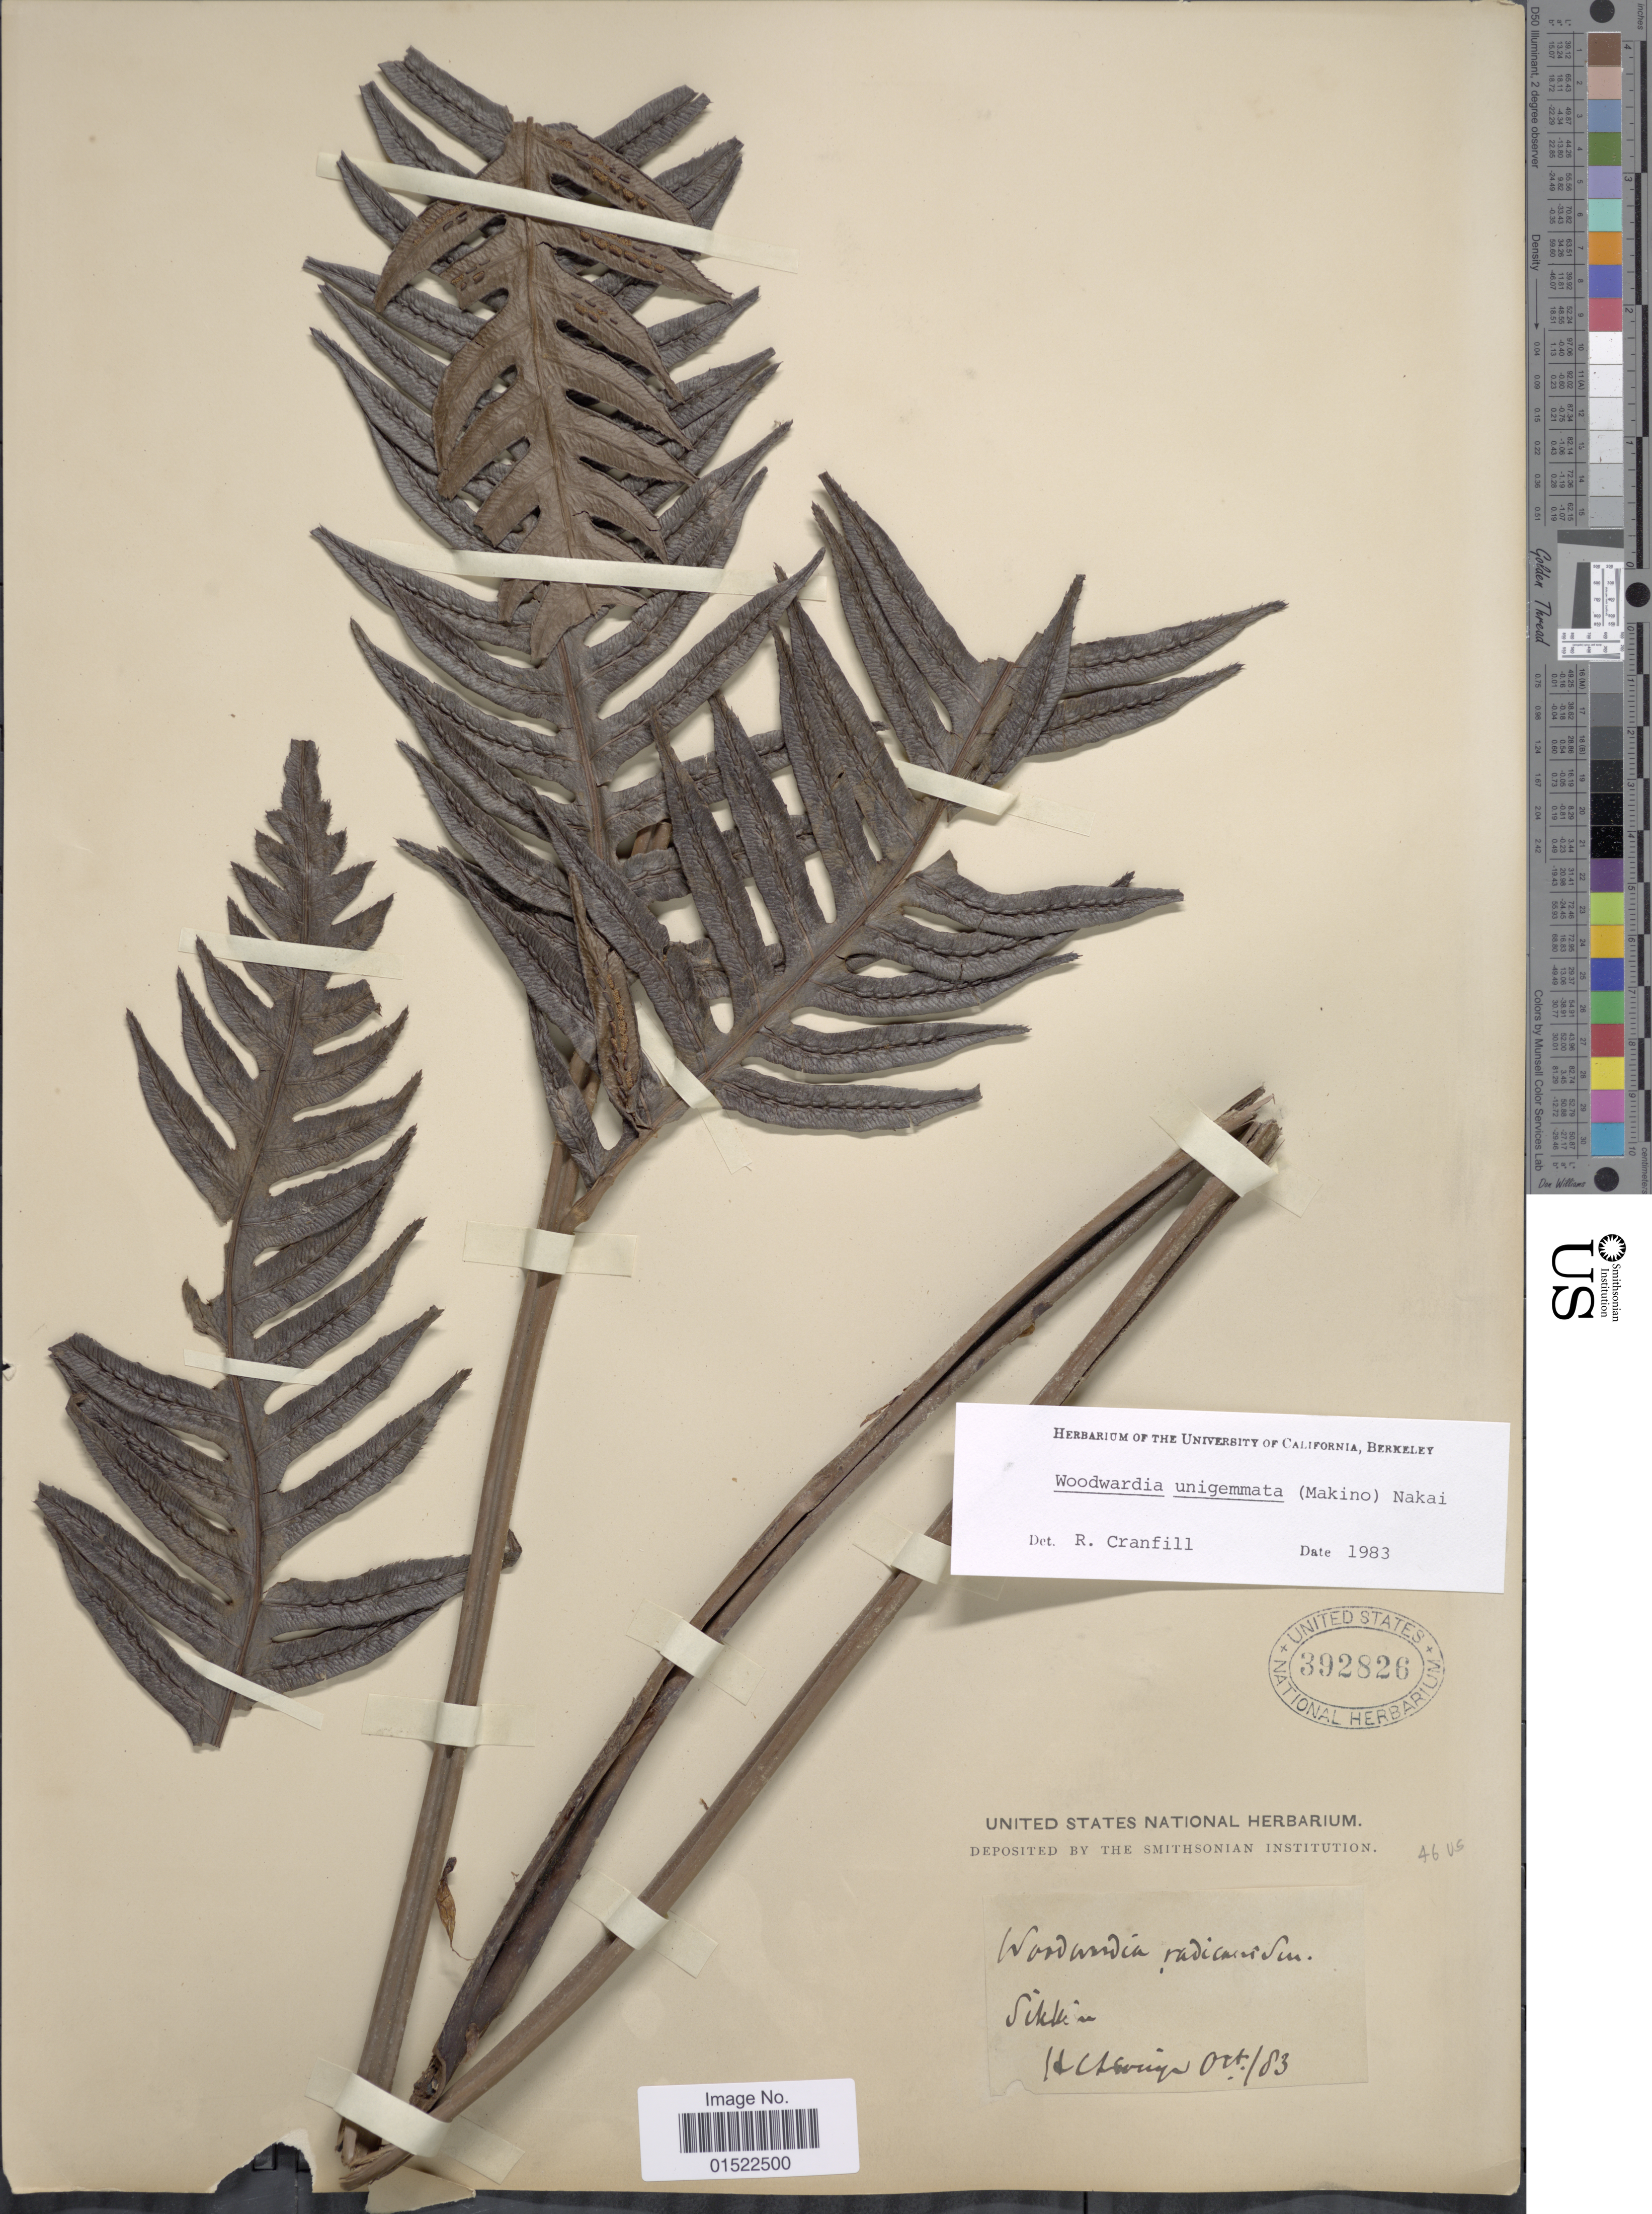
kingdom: Plantae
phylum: Tracheophyta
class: Polypodiopsida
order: Polypodiales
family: Blechnaceae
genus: Woodwardia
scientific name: Woodwardia unigemmata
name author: (Makino) Nakai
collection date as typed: Transcribed d/m/y: /10/83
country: India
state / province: Sikkim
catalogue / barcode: US 392826